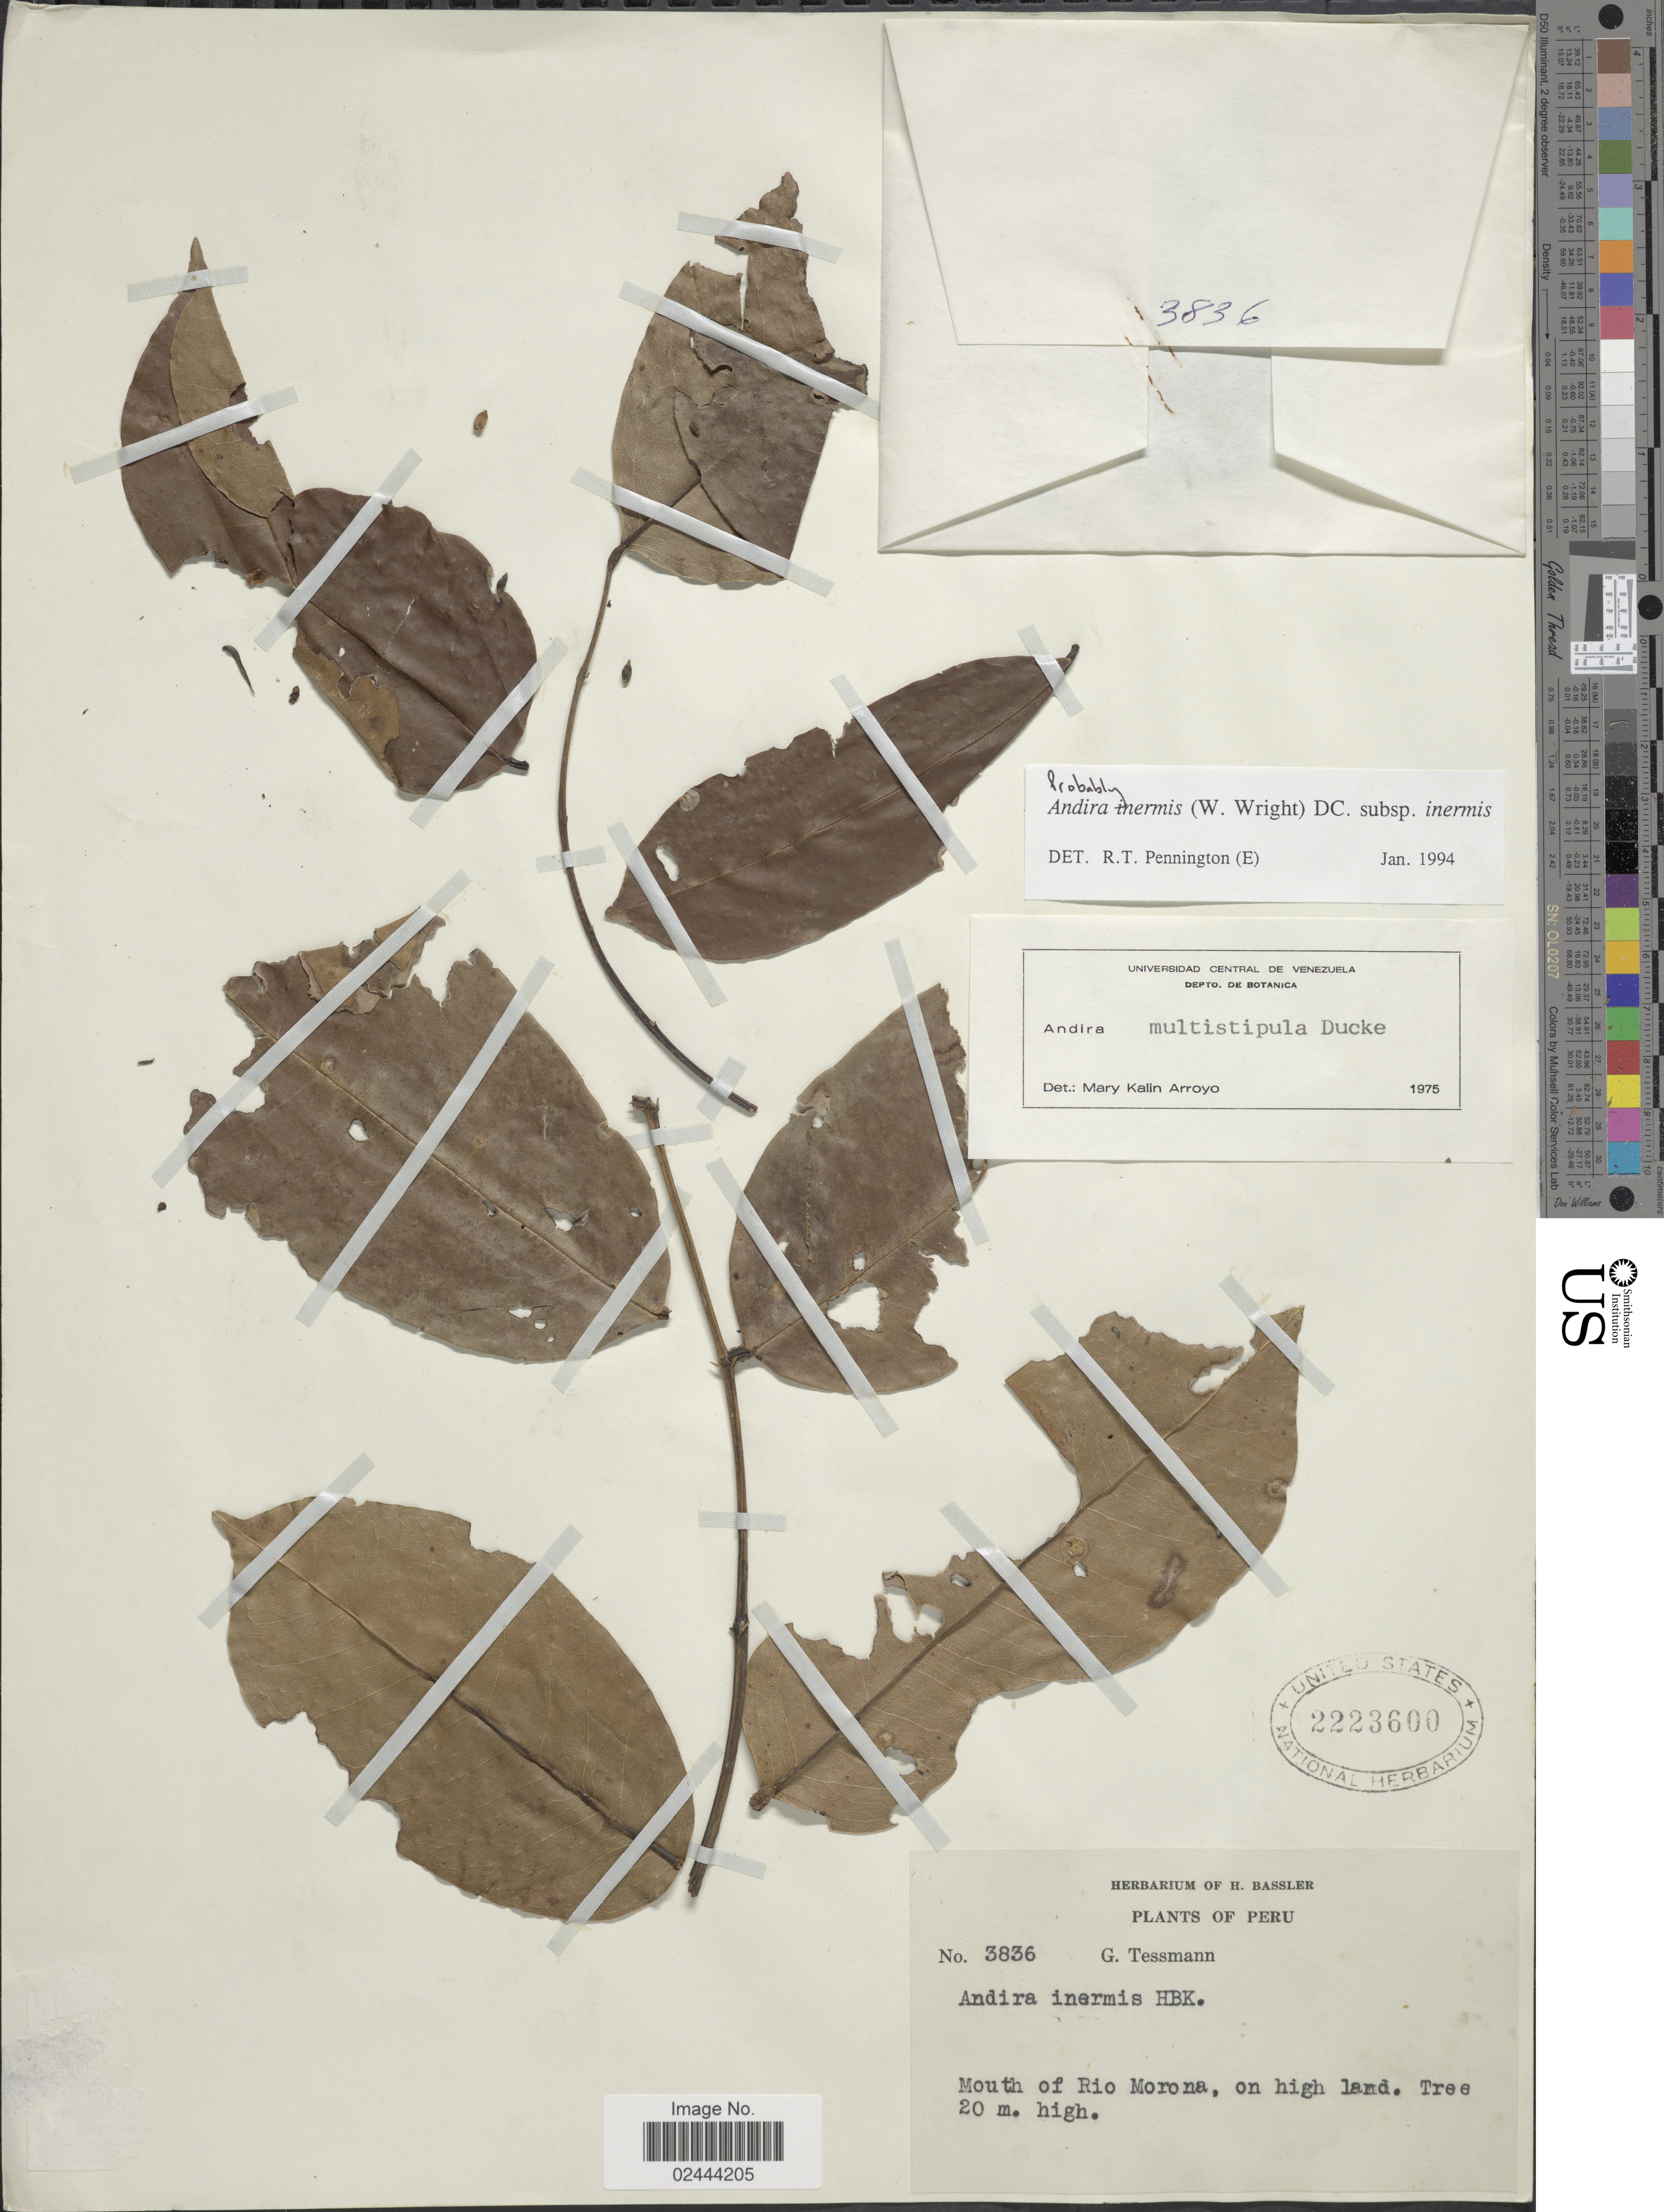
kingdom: Plantae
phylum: Tracheophyta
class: Magnoliopsida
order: Fabales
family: Fabaceae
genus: Andira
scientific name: Andira inermis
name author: (W. Wright) Kunth ex DC.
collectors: G. Tessmann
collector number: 3836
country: Peru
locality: Mouth of Rio Morona, on high land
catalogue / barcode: US 2223600